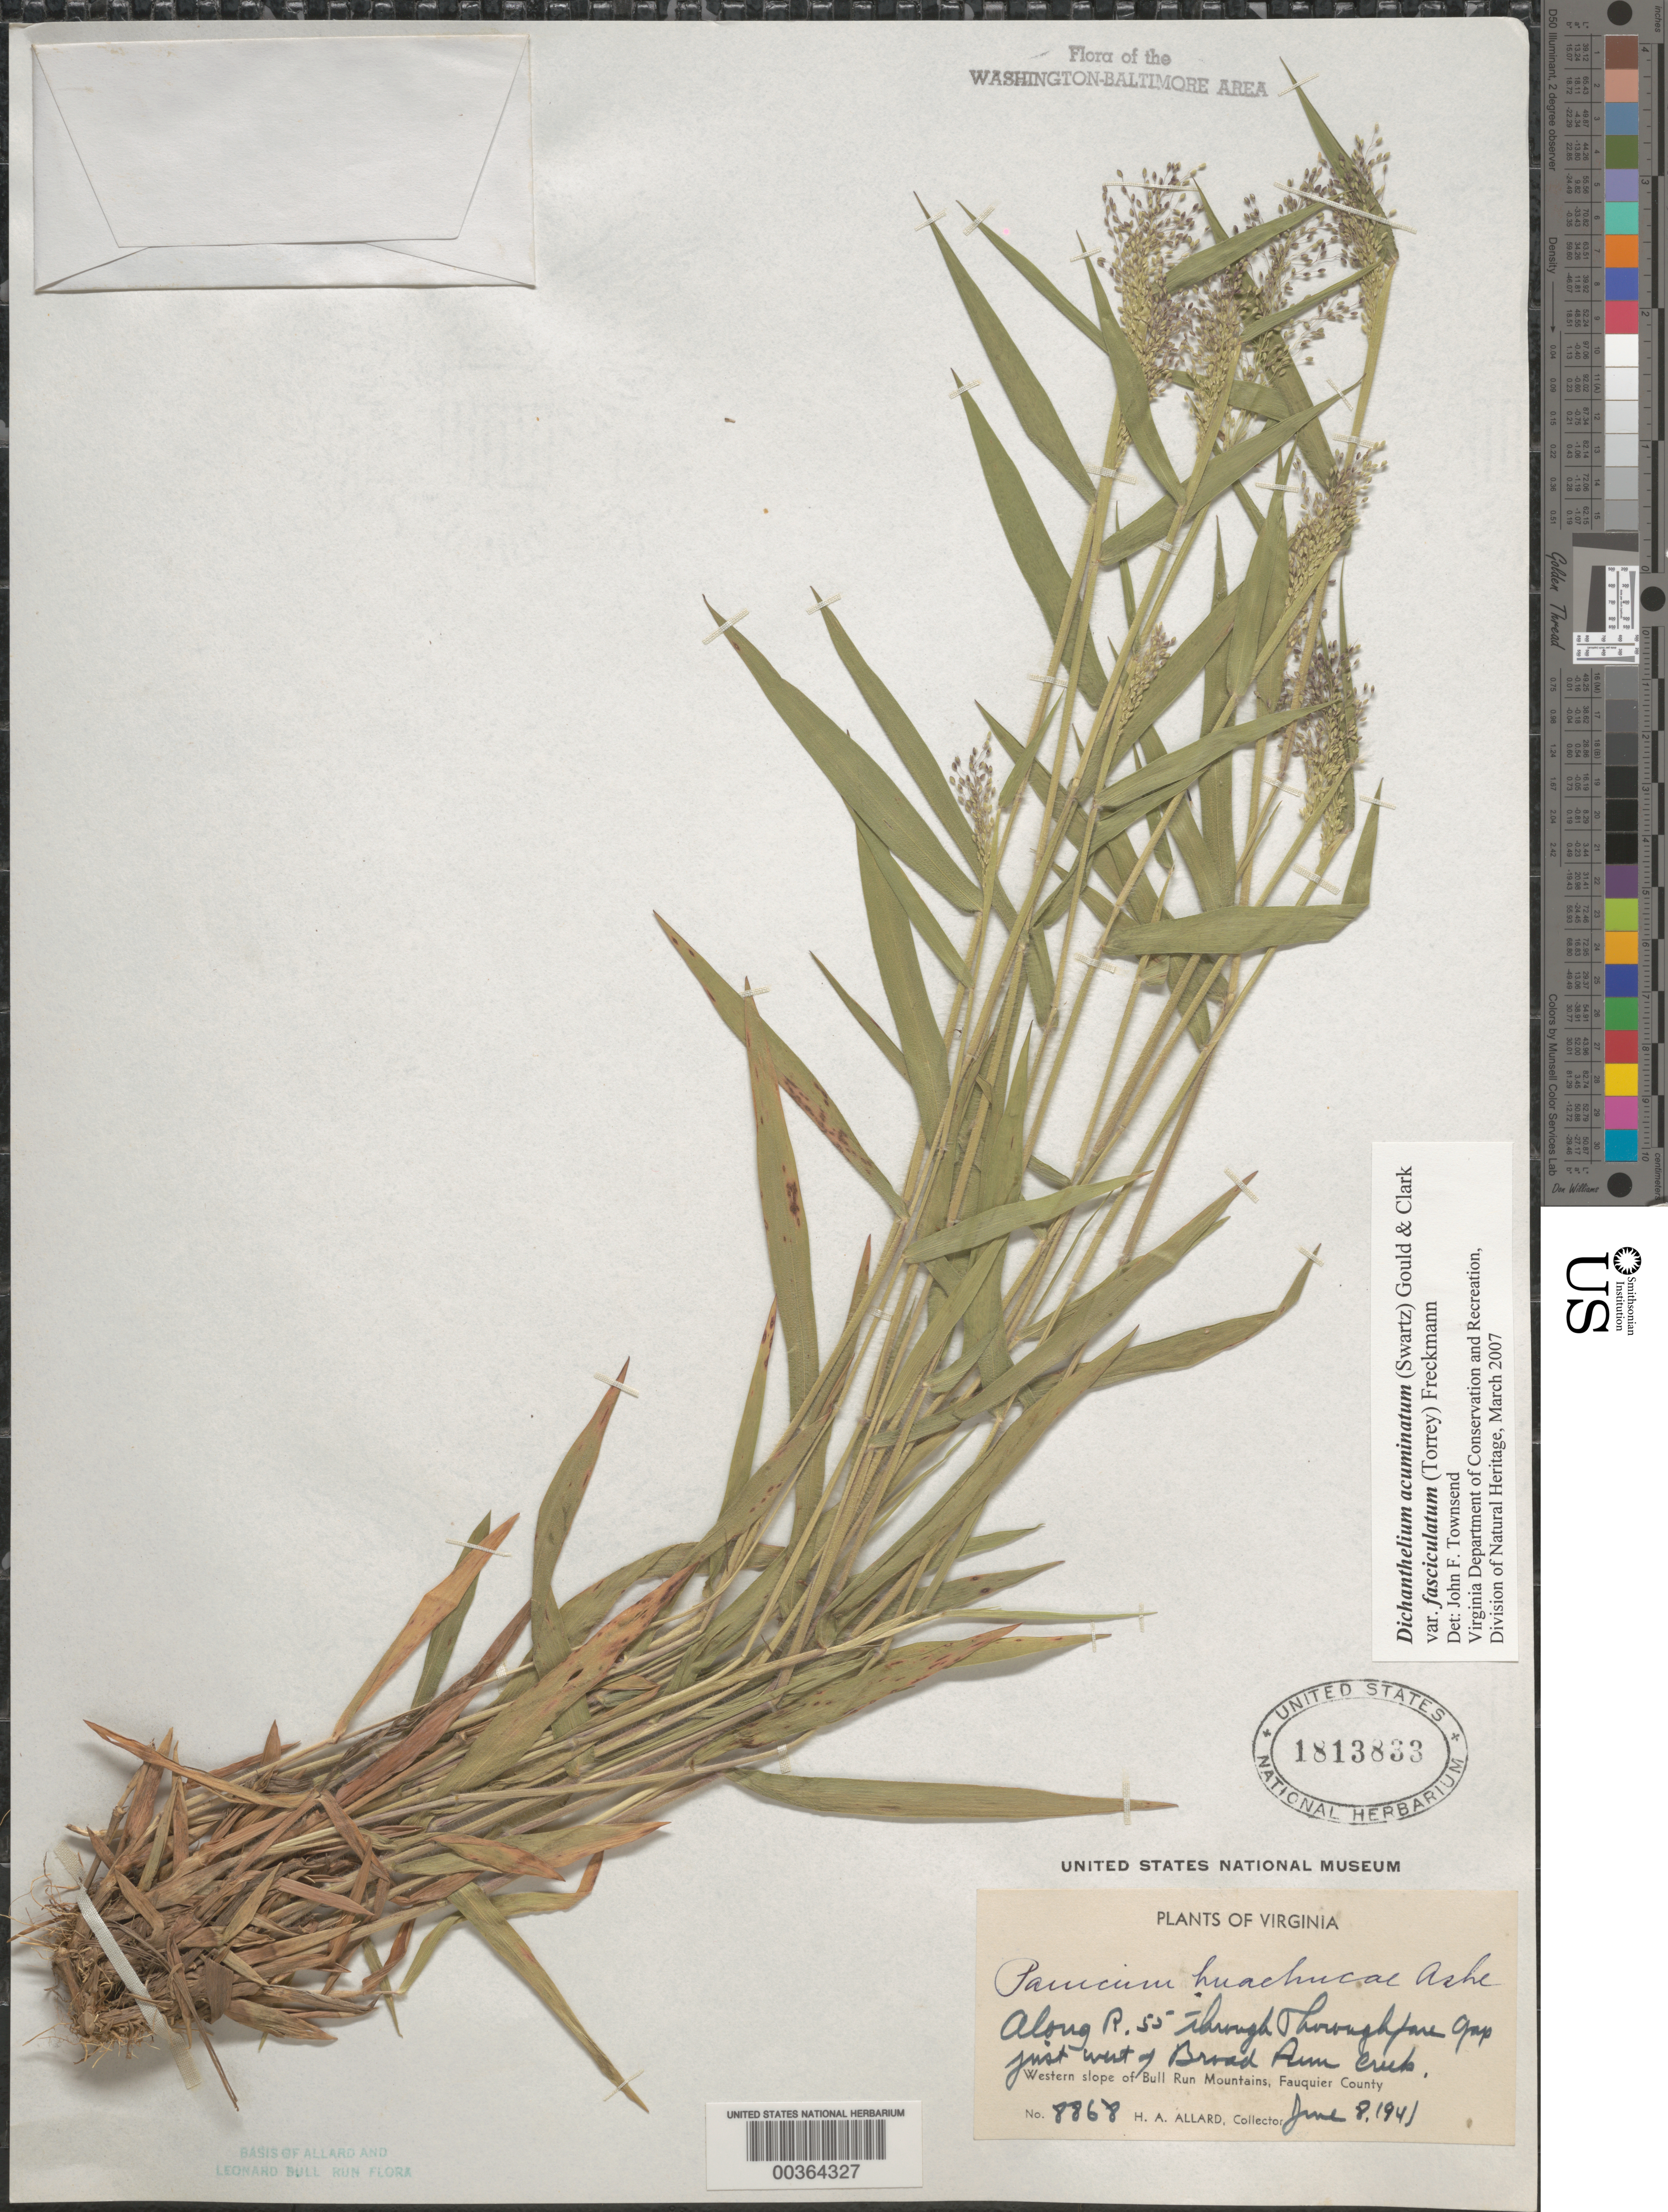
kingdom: Plantae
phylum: Tracheophyta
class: Liliopsida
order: Poales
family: Poaceae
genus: Dichanthelium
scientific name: Dichanthelium acuminatum var. fasciculatum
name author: (Torr.) Freckmann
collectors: H. A. Allard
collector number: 8868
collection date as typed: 08 Jun 1941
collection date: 1941-06-08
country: United States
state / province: Virginia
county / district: Fauquier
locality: Route 55 through Thorofare Gap, west of Broad Run Creek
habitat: Along road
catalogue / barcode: US 1813833